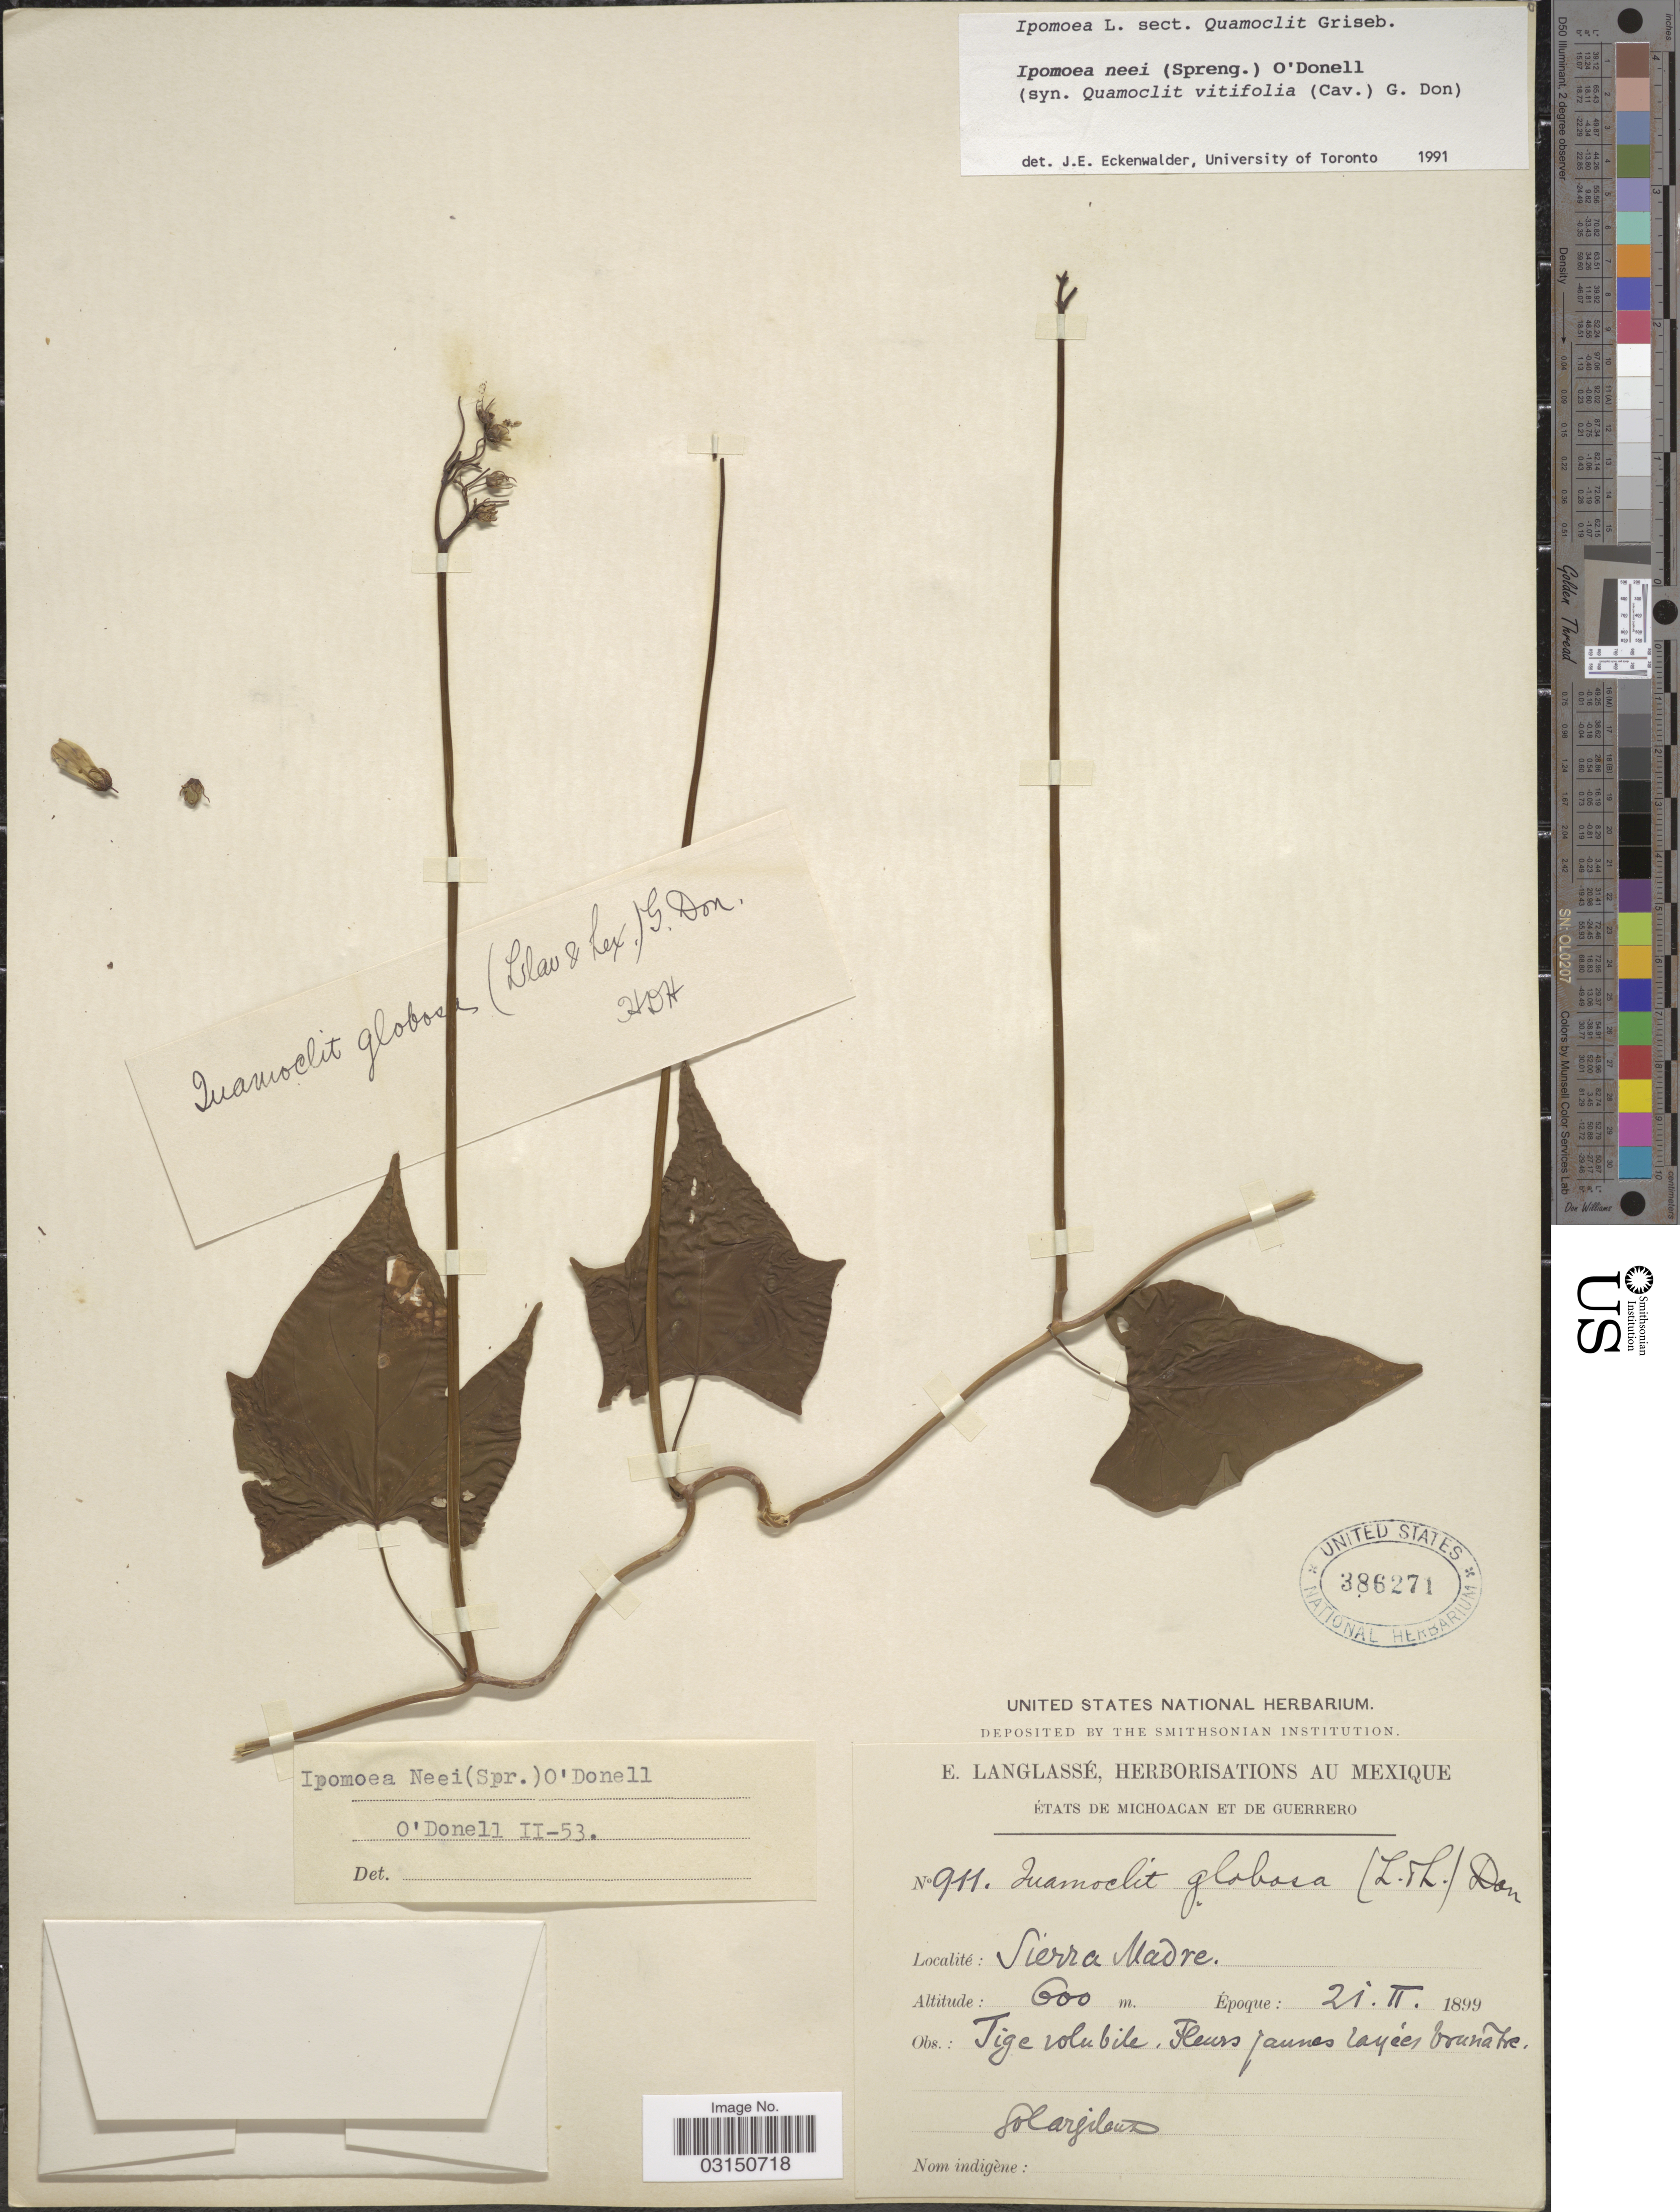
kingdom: Plantae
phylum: Tracheophyta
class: Magnoliopsida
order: Solanales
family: Convolvulaceae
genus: Ipomoea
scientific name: Ipomoea neei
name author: (Spreng.) O'Donell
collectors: E. Langlassé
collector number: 911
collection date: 1899-02-21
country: Mexico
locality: États de Michoacan et de Guerrero. Sierra Madre.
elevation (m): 600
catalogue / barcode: US 386271